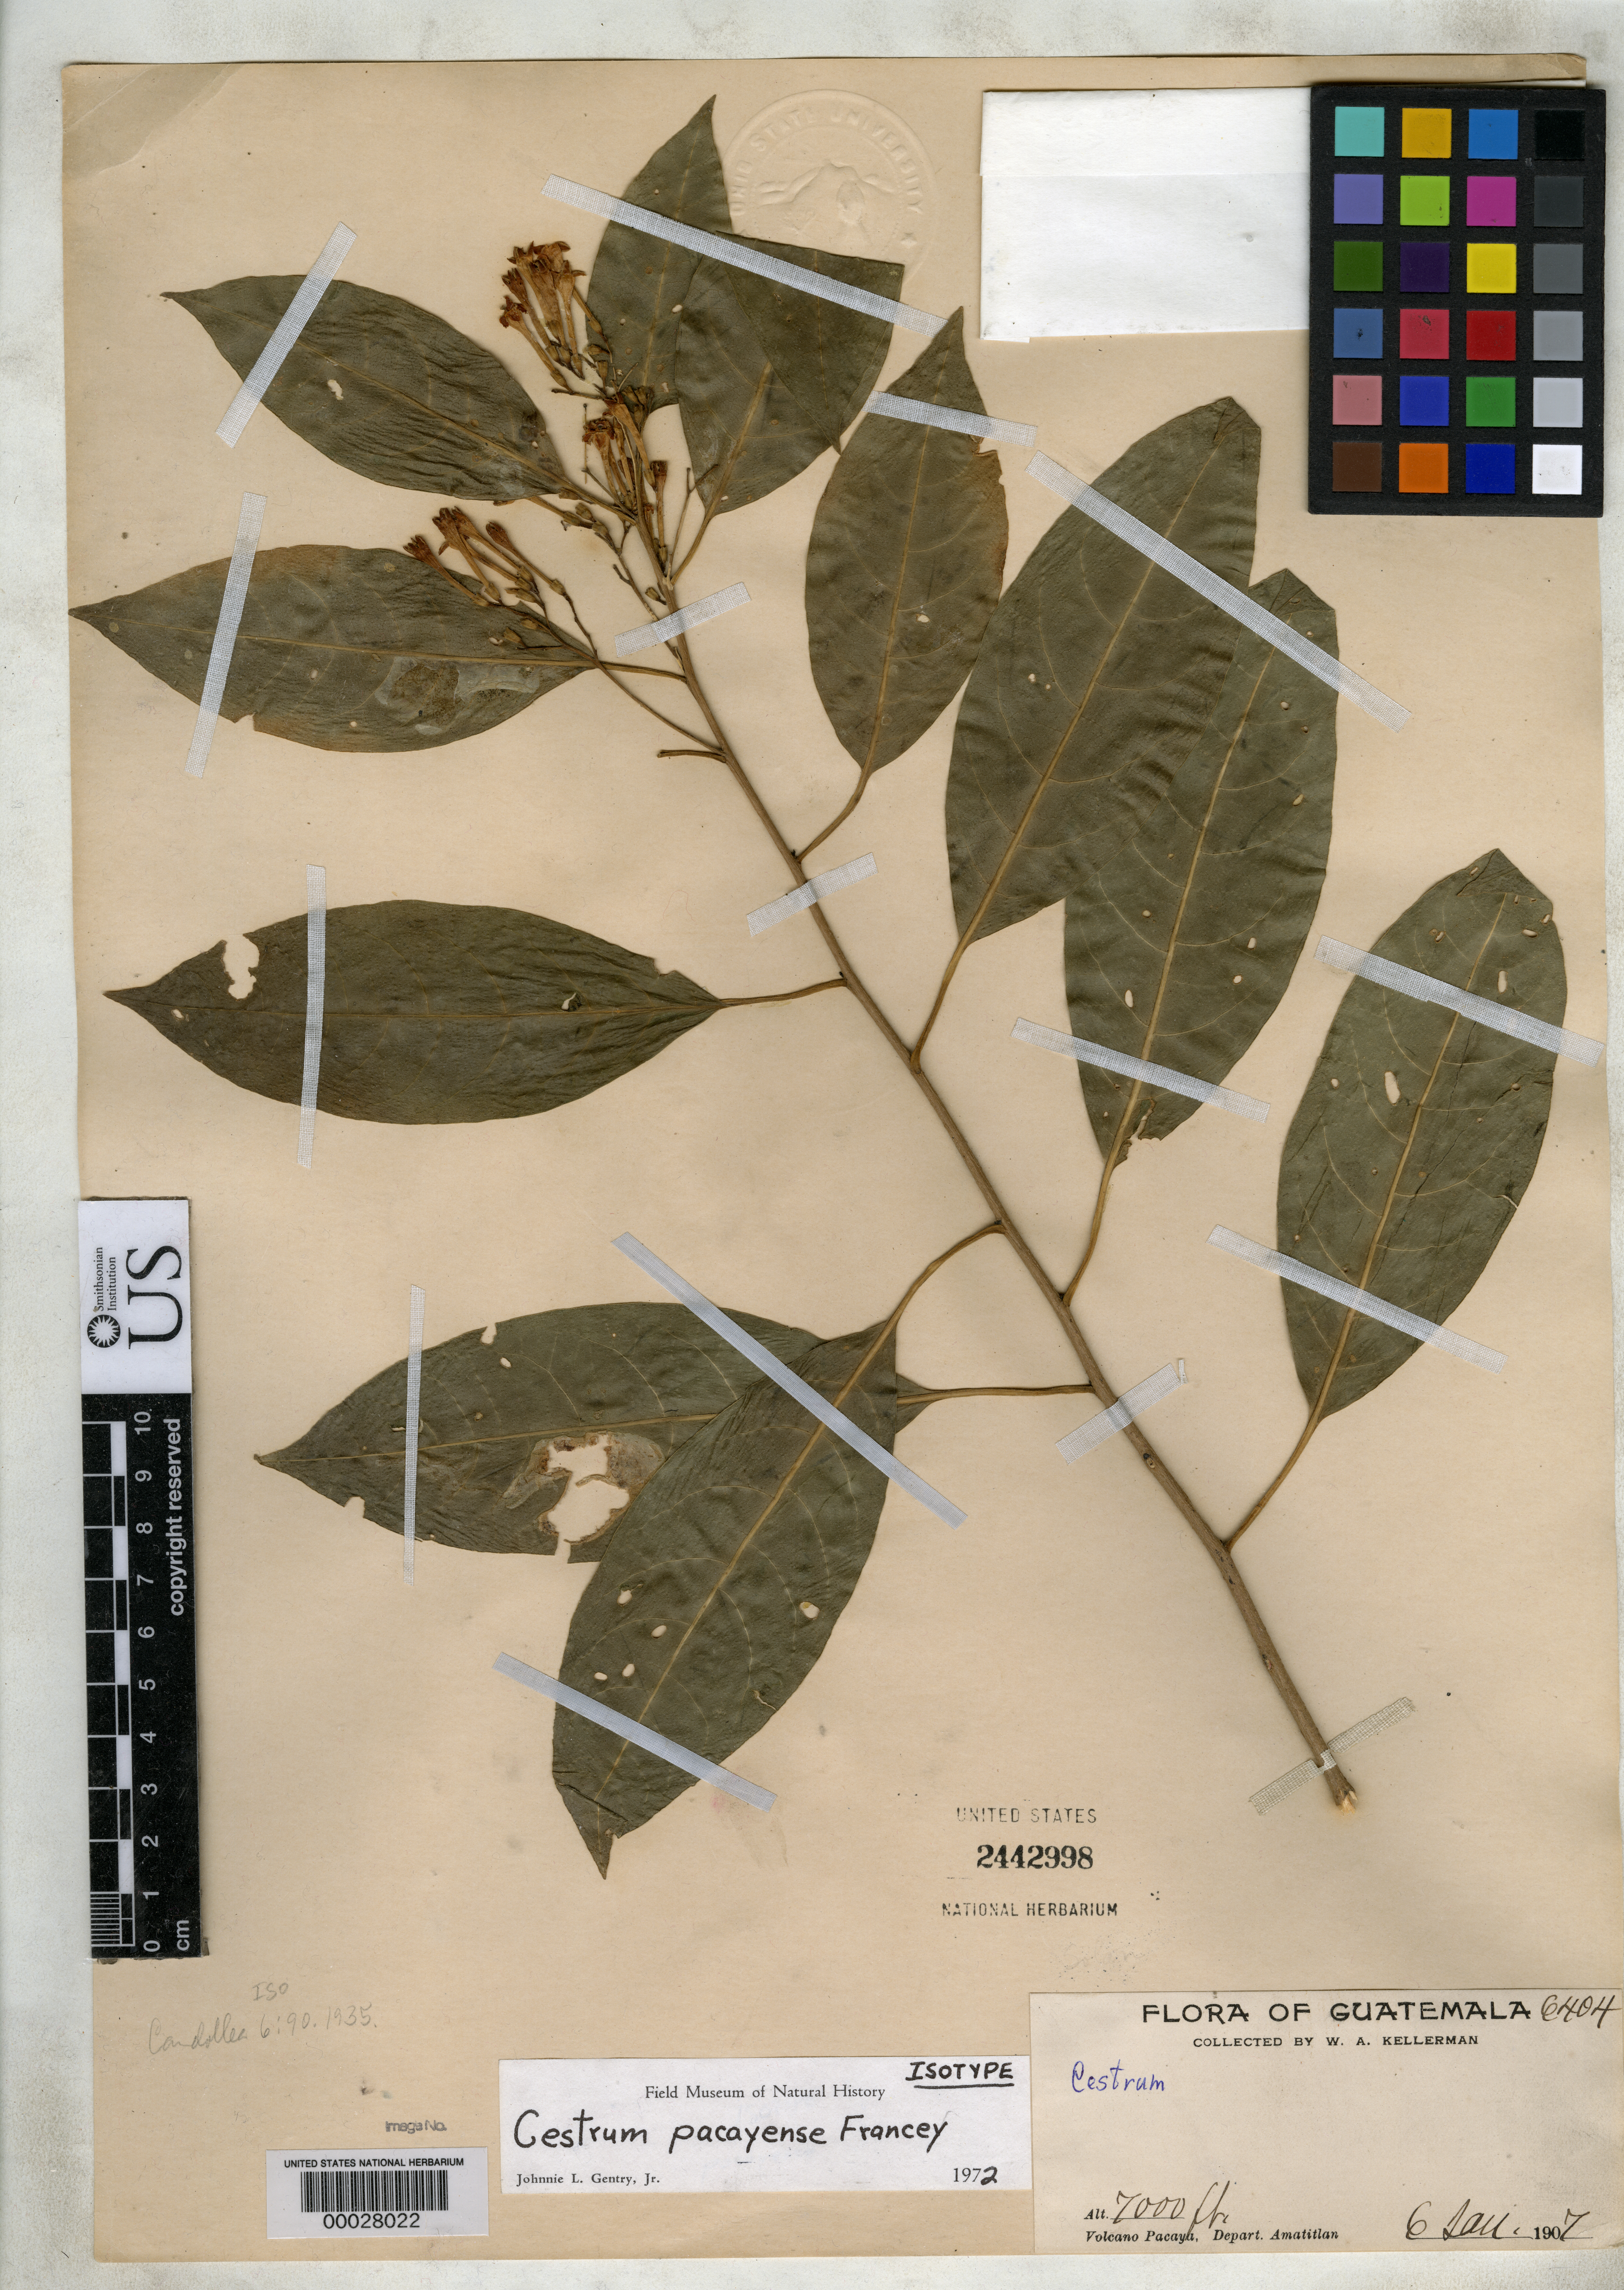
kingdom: Plantae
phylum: Tracheophyta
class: Magnoliopsida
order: Solanales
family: Solanaceae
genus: Cestrum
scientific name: Cestrum pacayense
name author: Francey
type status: Isotype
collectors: W. A. Kellerman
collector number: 6404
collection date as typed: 06 Jan 1907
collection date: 1907-01-06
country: Guatemala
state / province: Escuintla / Guatemala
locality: Amatitlán.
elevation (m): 2134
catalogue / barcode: US 2442998